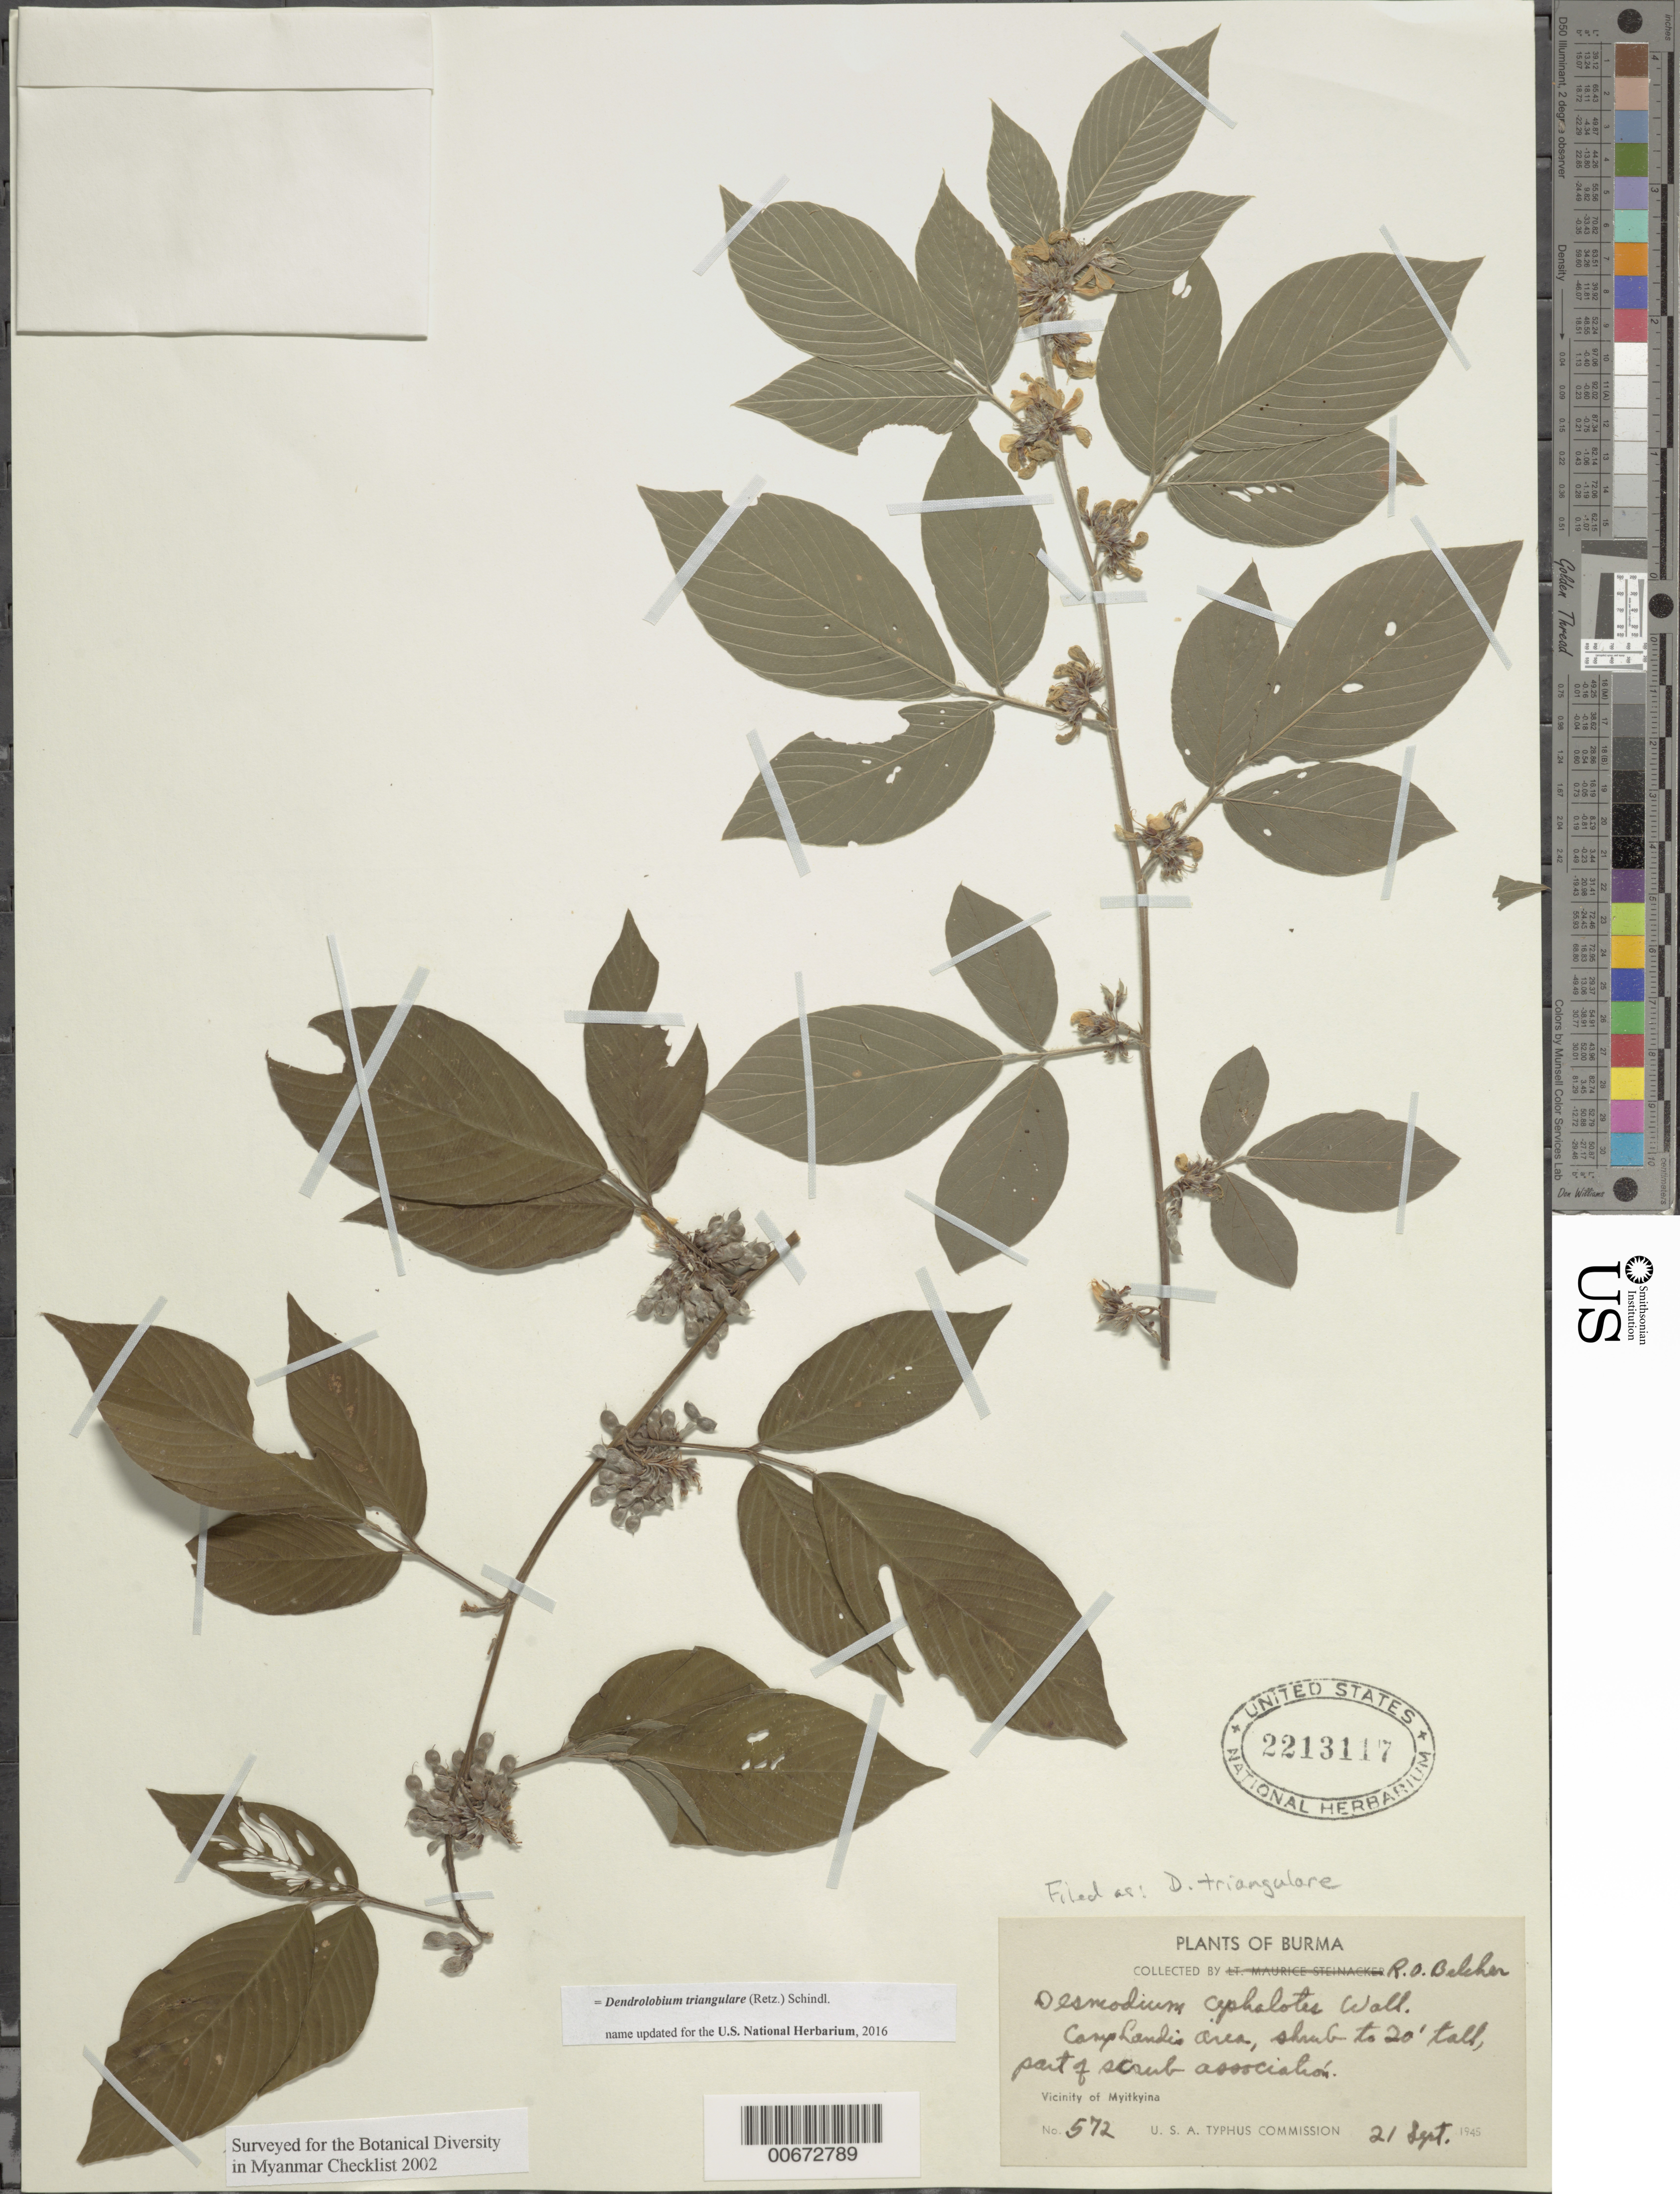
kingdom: Plantae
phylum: Tracheophyta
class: Magnoliopsida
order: Fabales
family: Fabaceae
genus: Dendrolobium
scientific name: Dendrolobium triangulare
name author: (Retz.) Schindl.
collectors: R. Belcher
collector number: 517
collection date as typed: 21 Sep 1945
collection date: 1945-09-21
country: Myanmar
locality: Myitkyina region, Camp Landis area.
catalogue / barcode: US 2213117